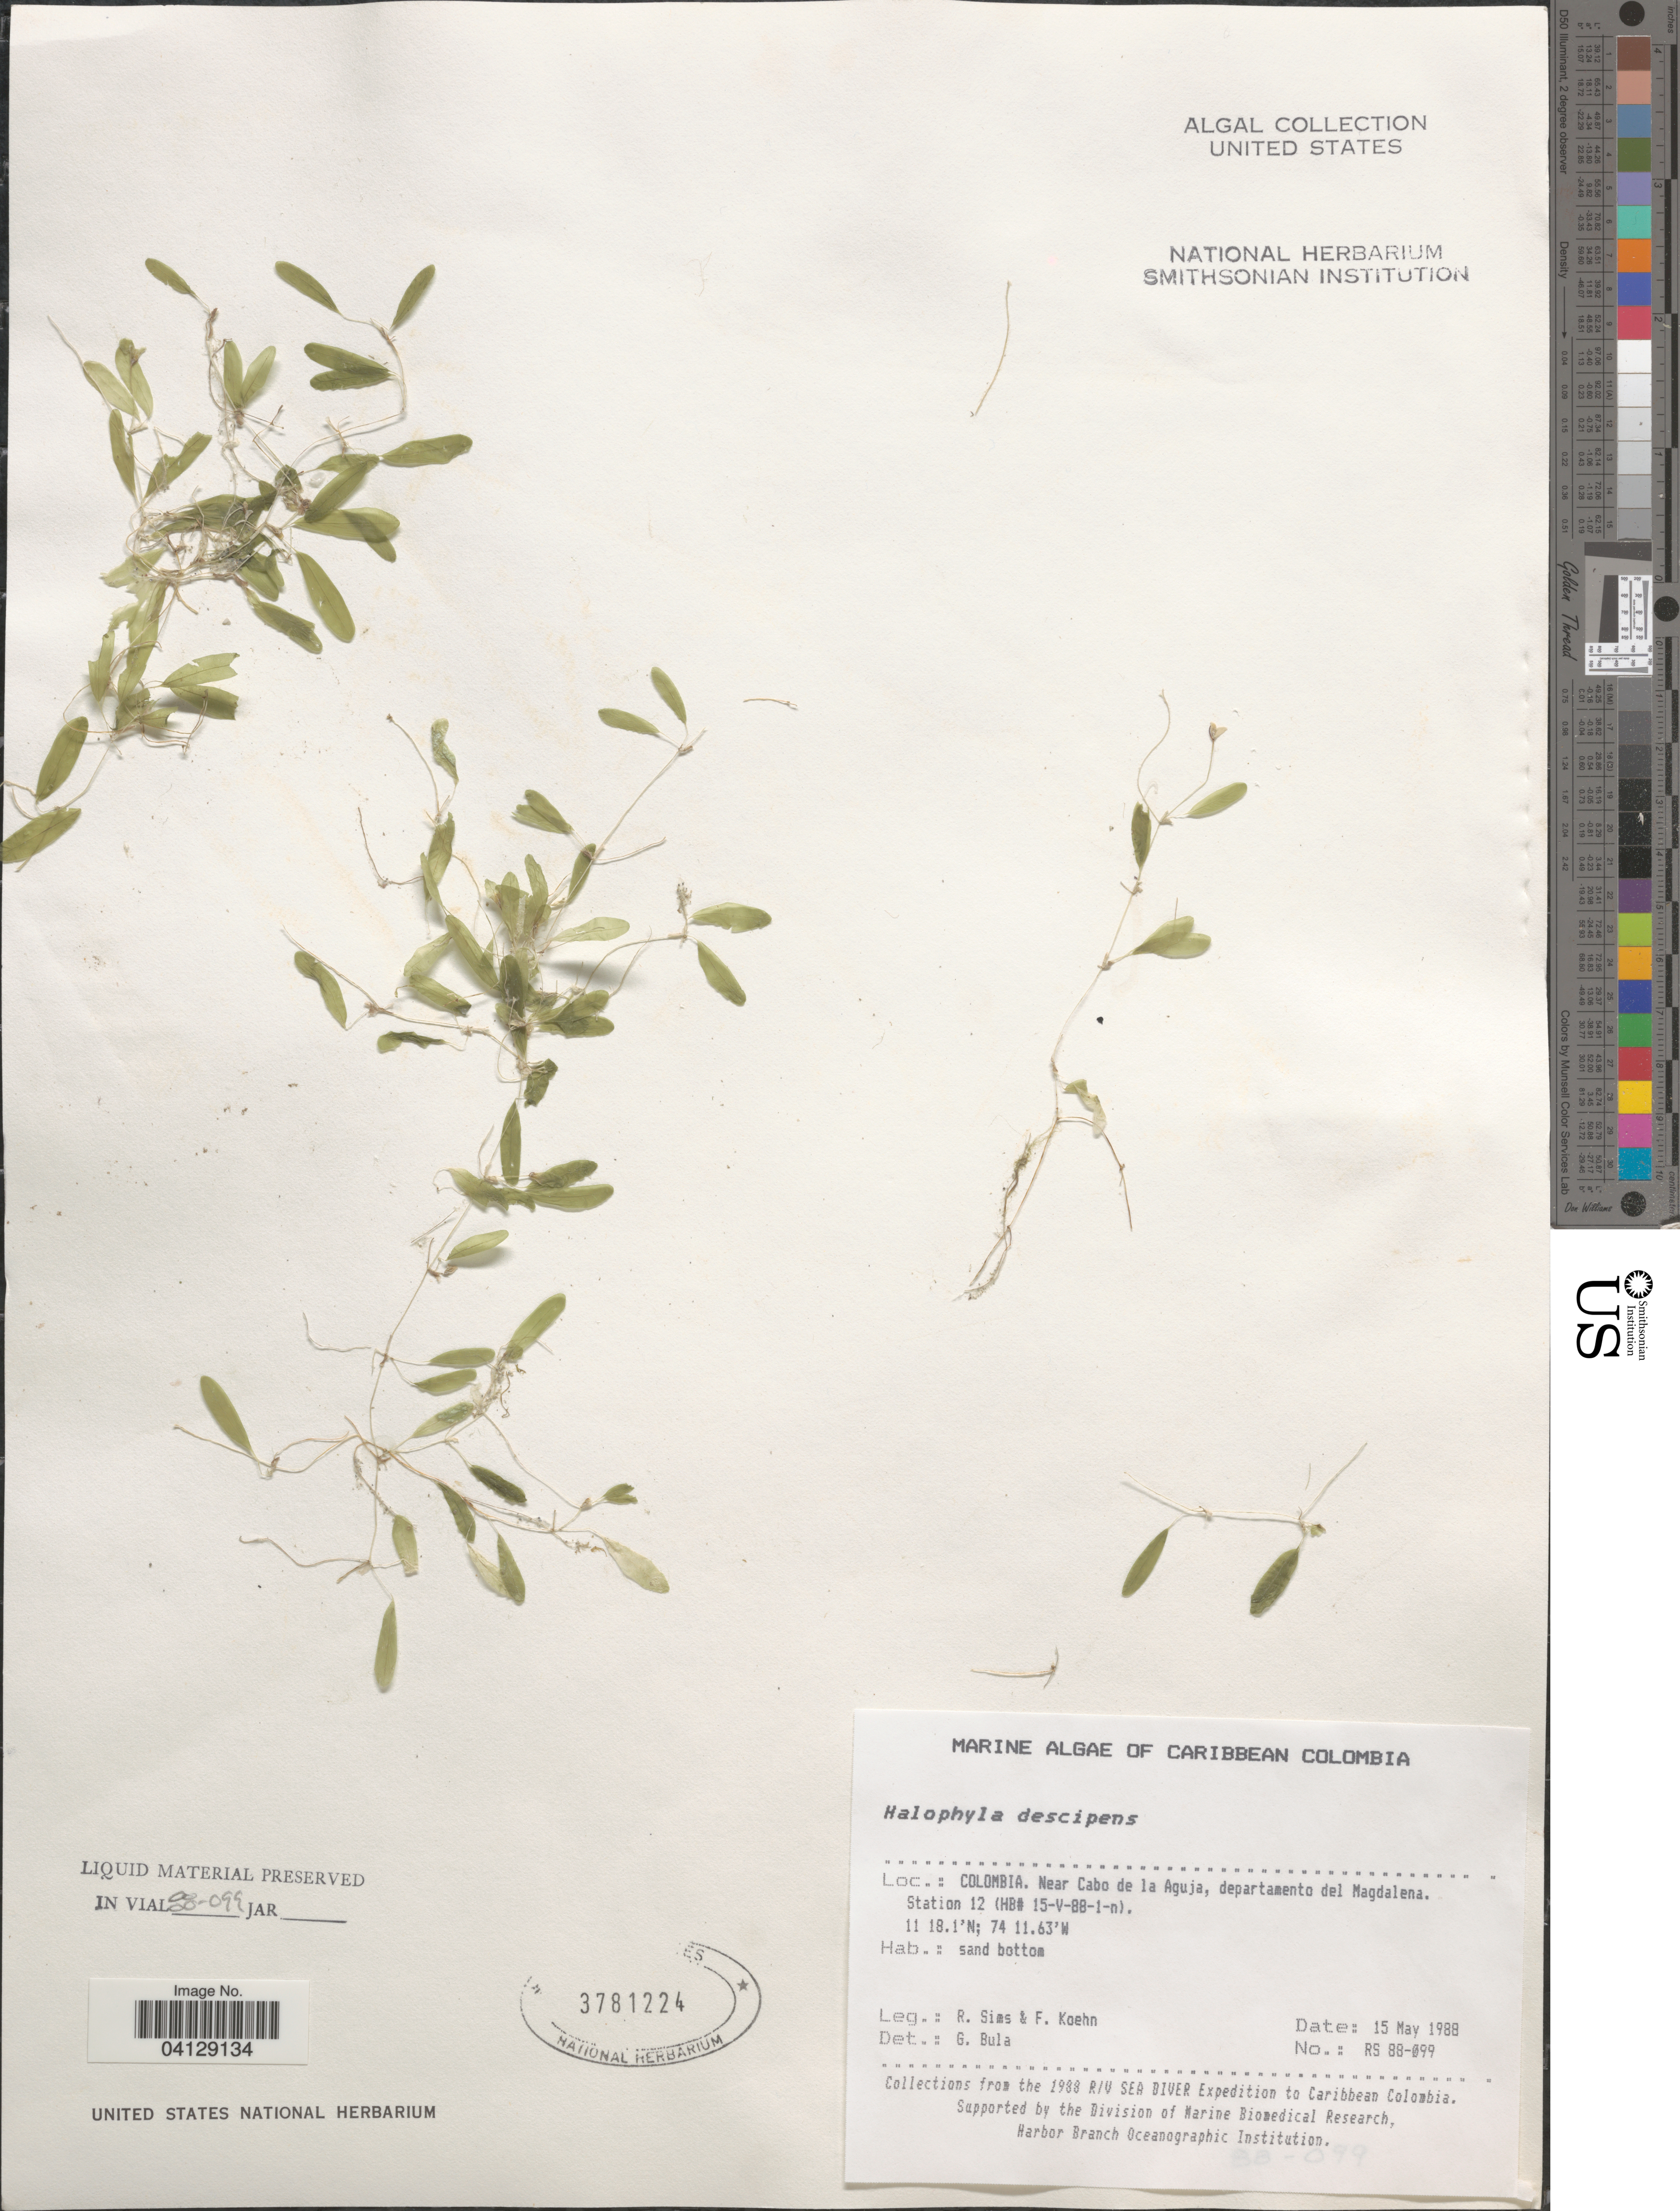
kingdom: Plantae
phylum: Tracheophyta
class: Liliopsida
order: Alismatales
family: Hydrocharitaceae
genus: Halophila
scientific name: Halophila decipiens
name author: Ostenf.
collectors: R. Sims & F. Koehn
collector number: RS88-099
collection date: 1988-05-15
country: Colombia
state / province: Magdalena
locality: Caribbean Colombia. Near Cabo de la Aguja, departamento del Magdalena. Station 12 (HB# 15-V-88-1-n).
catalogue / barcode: US 3781224